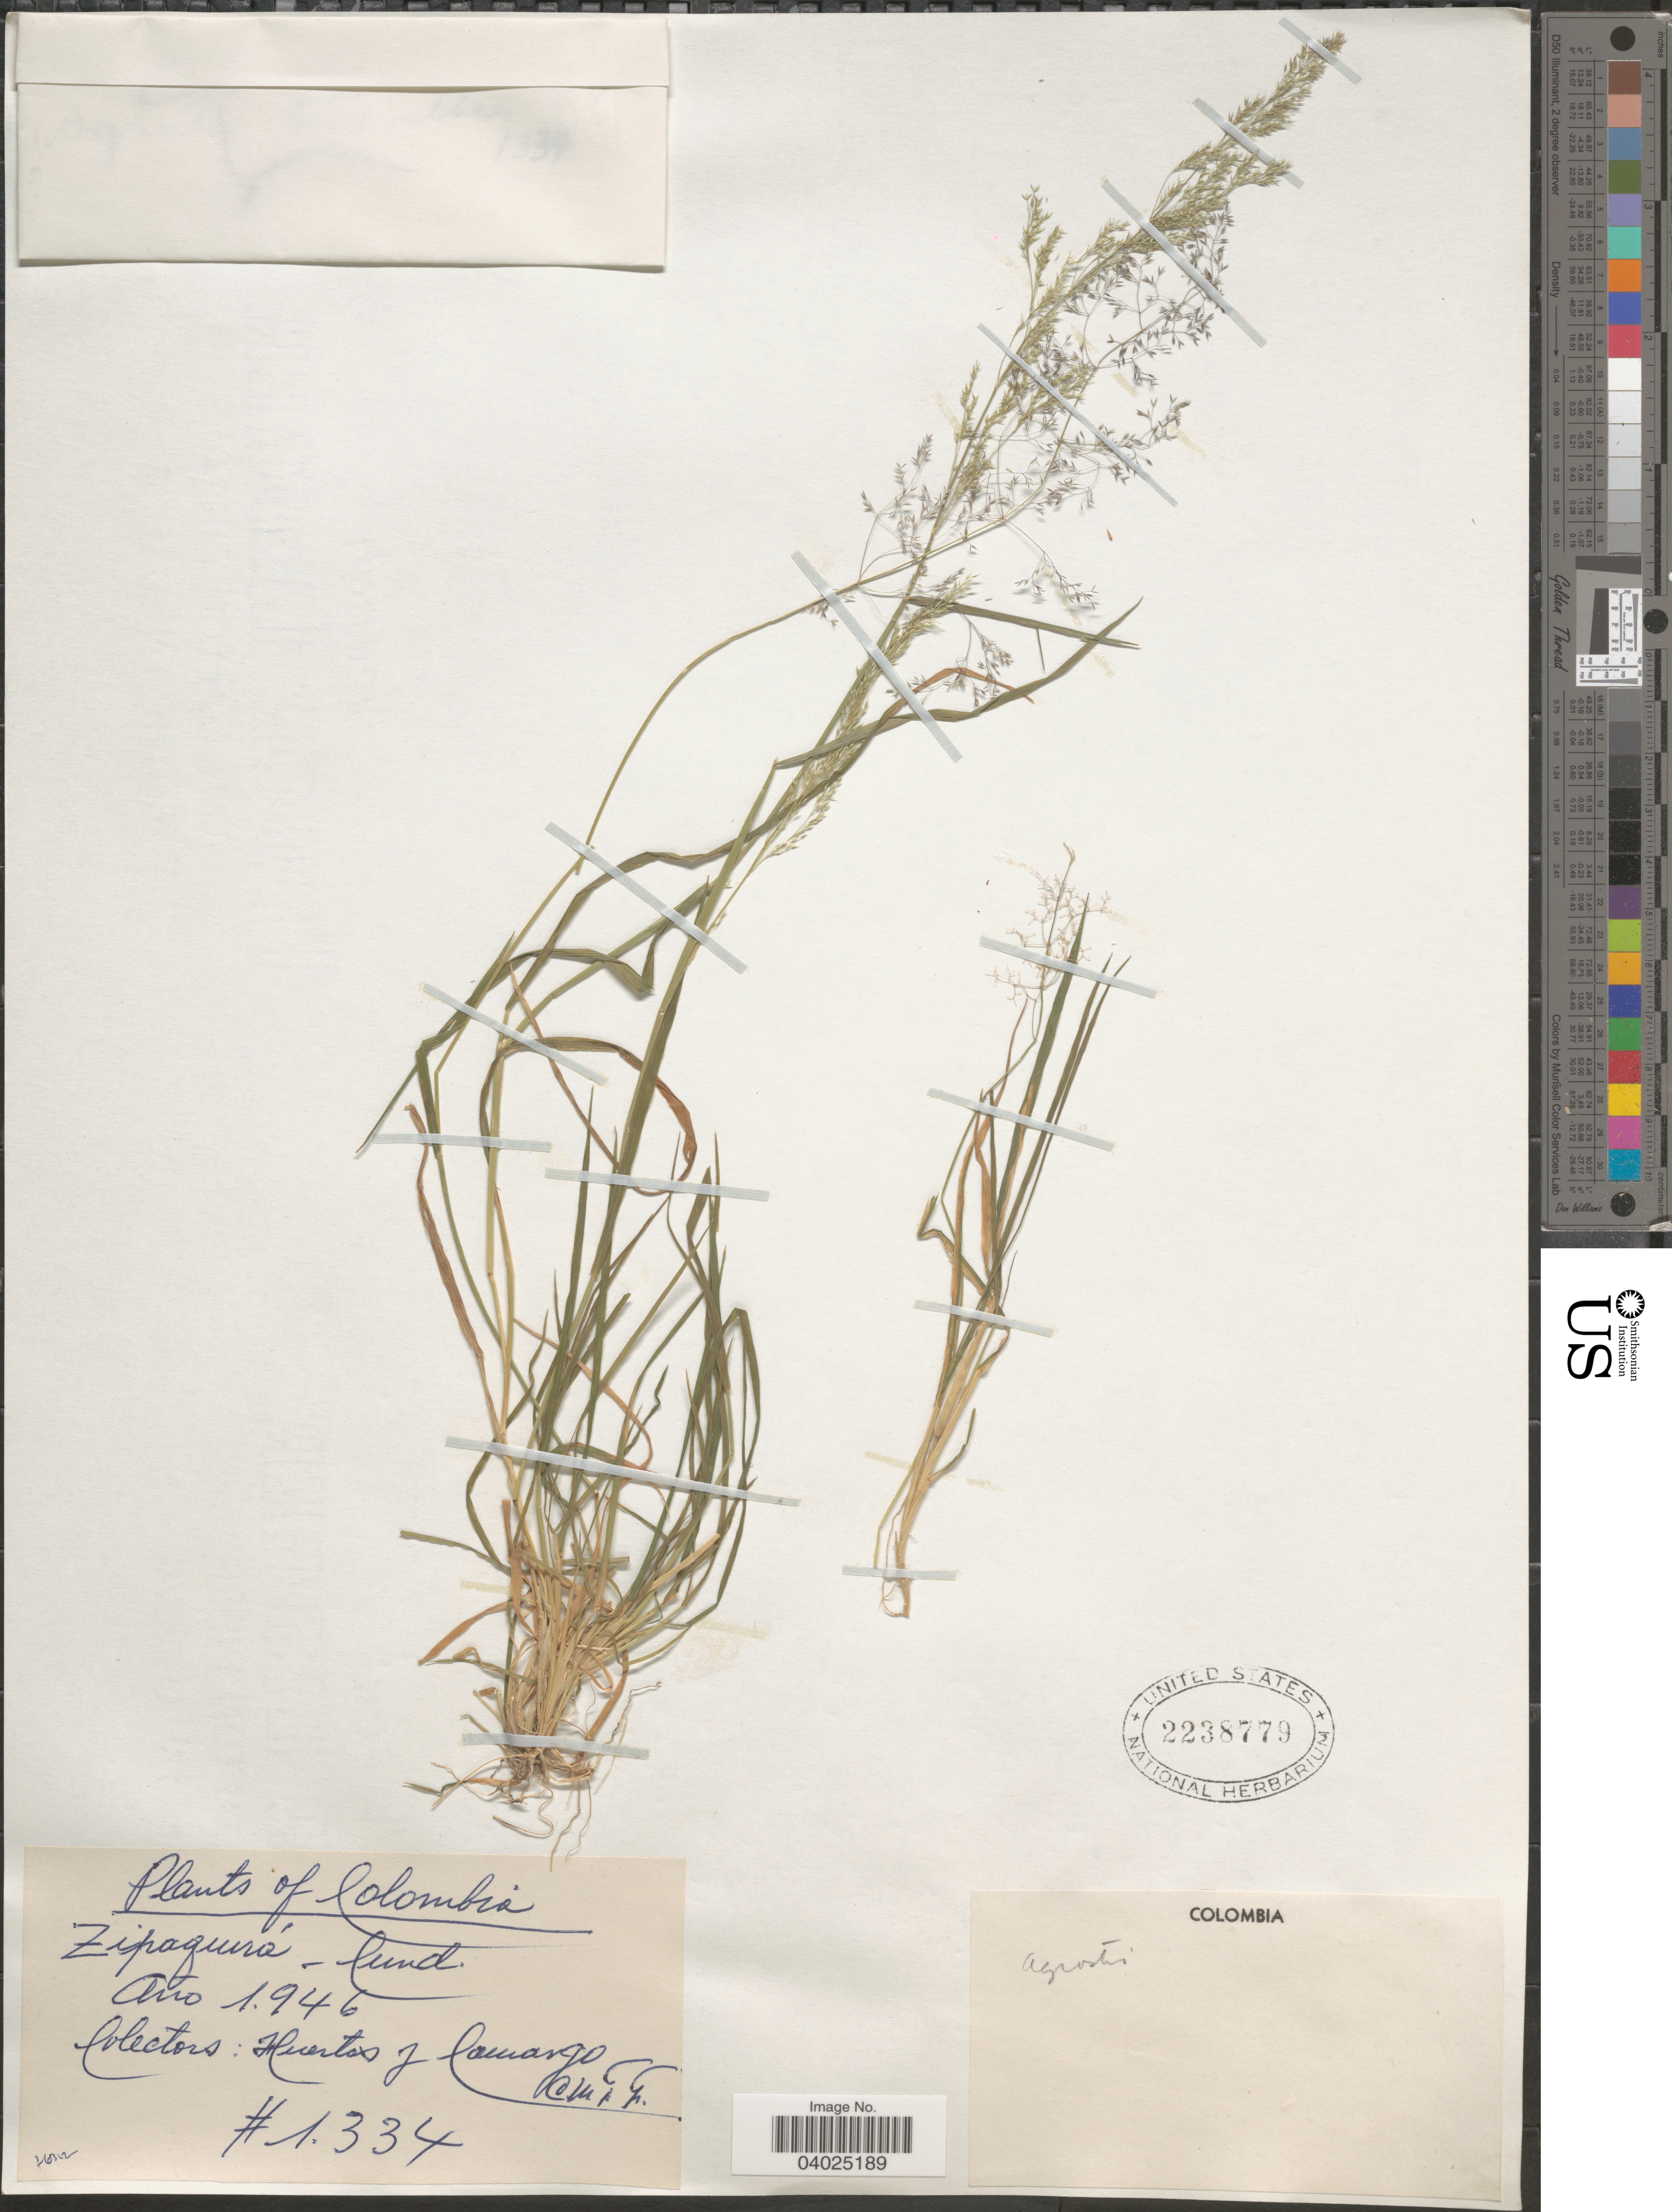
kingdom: Plantae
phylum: Tracheophyta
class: Liliopsida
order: Poales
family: Poaceae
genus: Agrostis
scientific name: Agrostis sp.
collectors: Huertas & -. Camargo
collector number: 1334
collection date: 1946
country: Colombia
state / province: Cundinamarca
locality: Zipaquirá.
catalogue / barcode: US 2238779